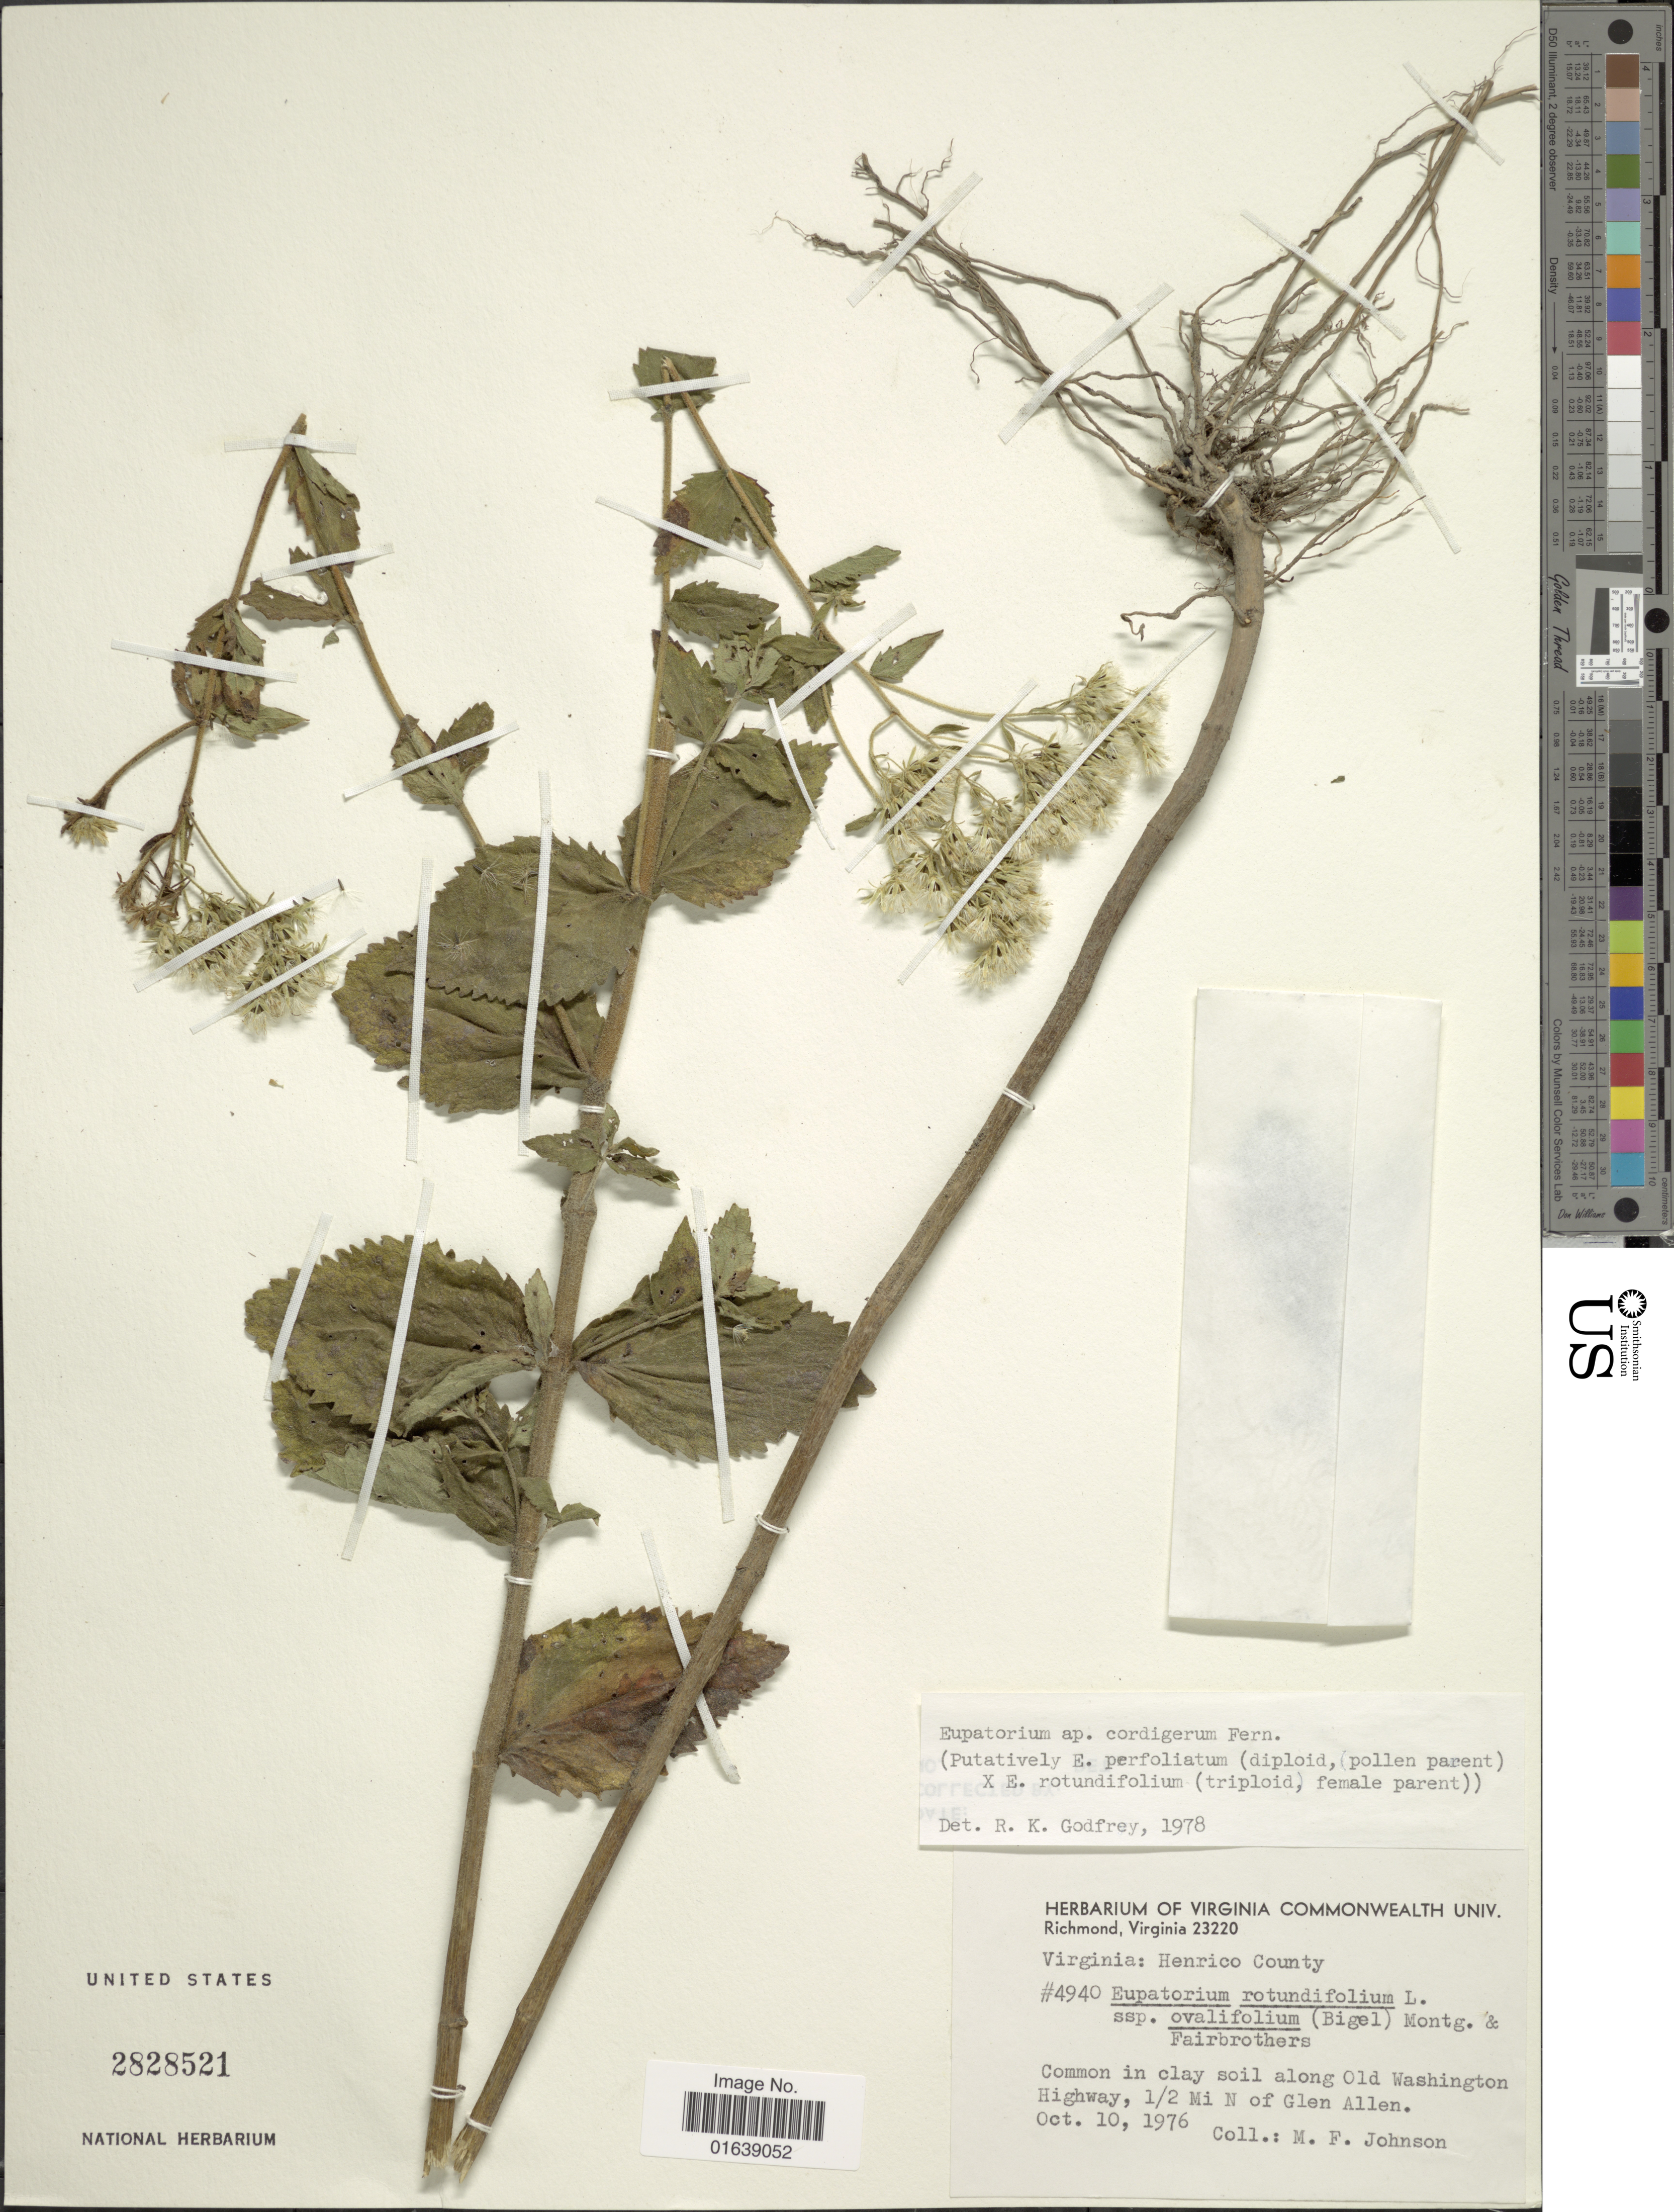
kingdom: Plantae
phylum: Tracheophyta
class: Magnoliopsida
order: Asterales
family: Asteraceae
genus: Eupatorium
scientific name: Eupatorium x cordigerum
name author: (Fernald) Fernald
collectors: M. F. Johnson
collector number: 4940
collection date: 1976-10-10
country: United States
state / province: Virginia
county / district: Henrico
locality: Virginia: Henrico County. Common in clay soil along Old Washinton Highway, 1/2 Mi N of Glen Allen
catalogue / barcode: US 2828521